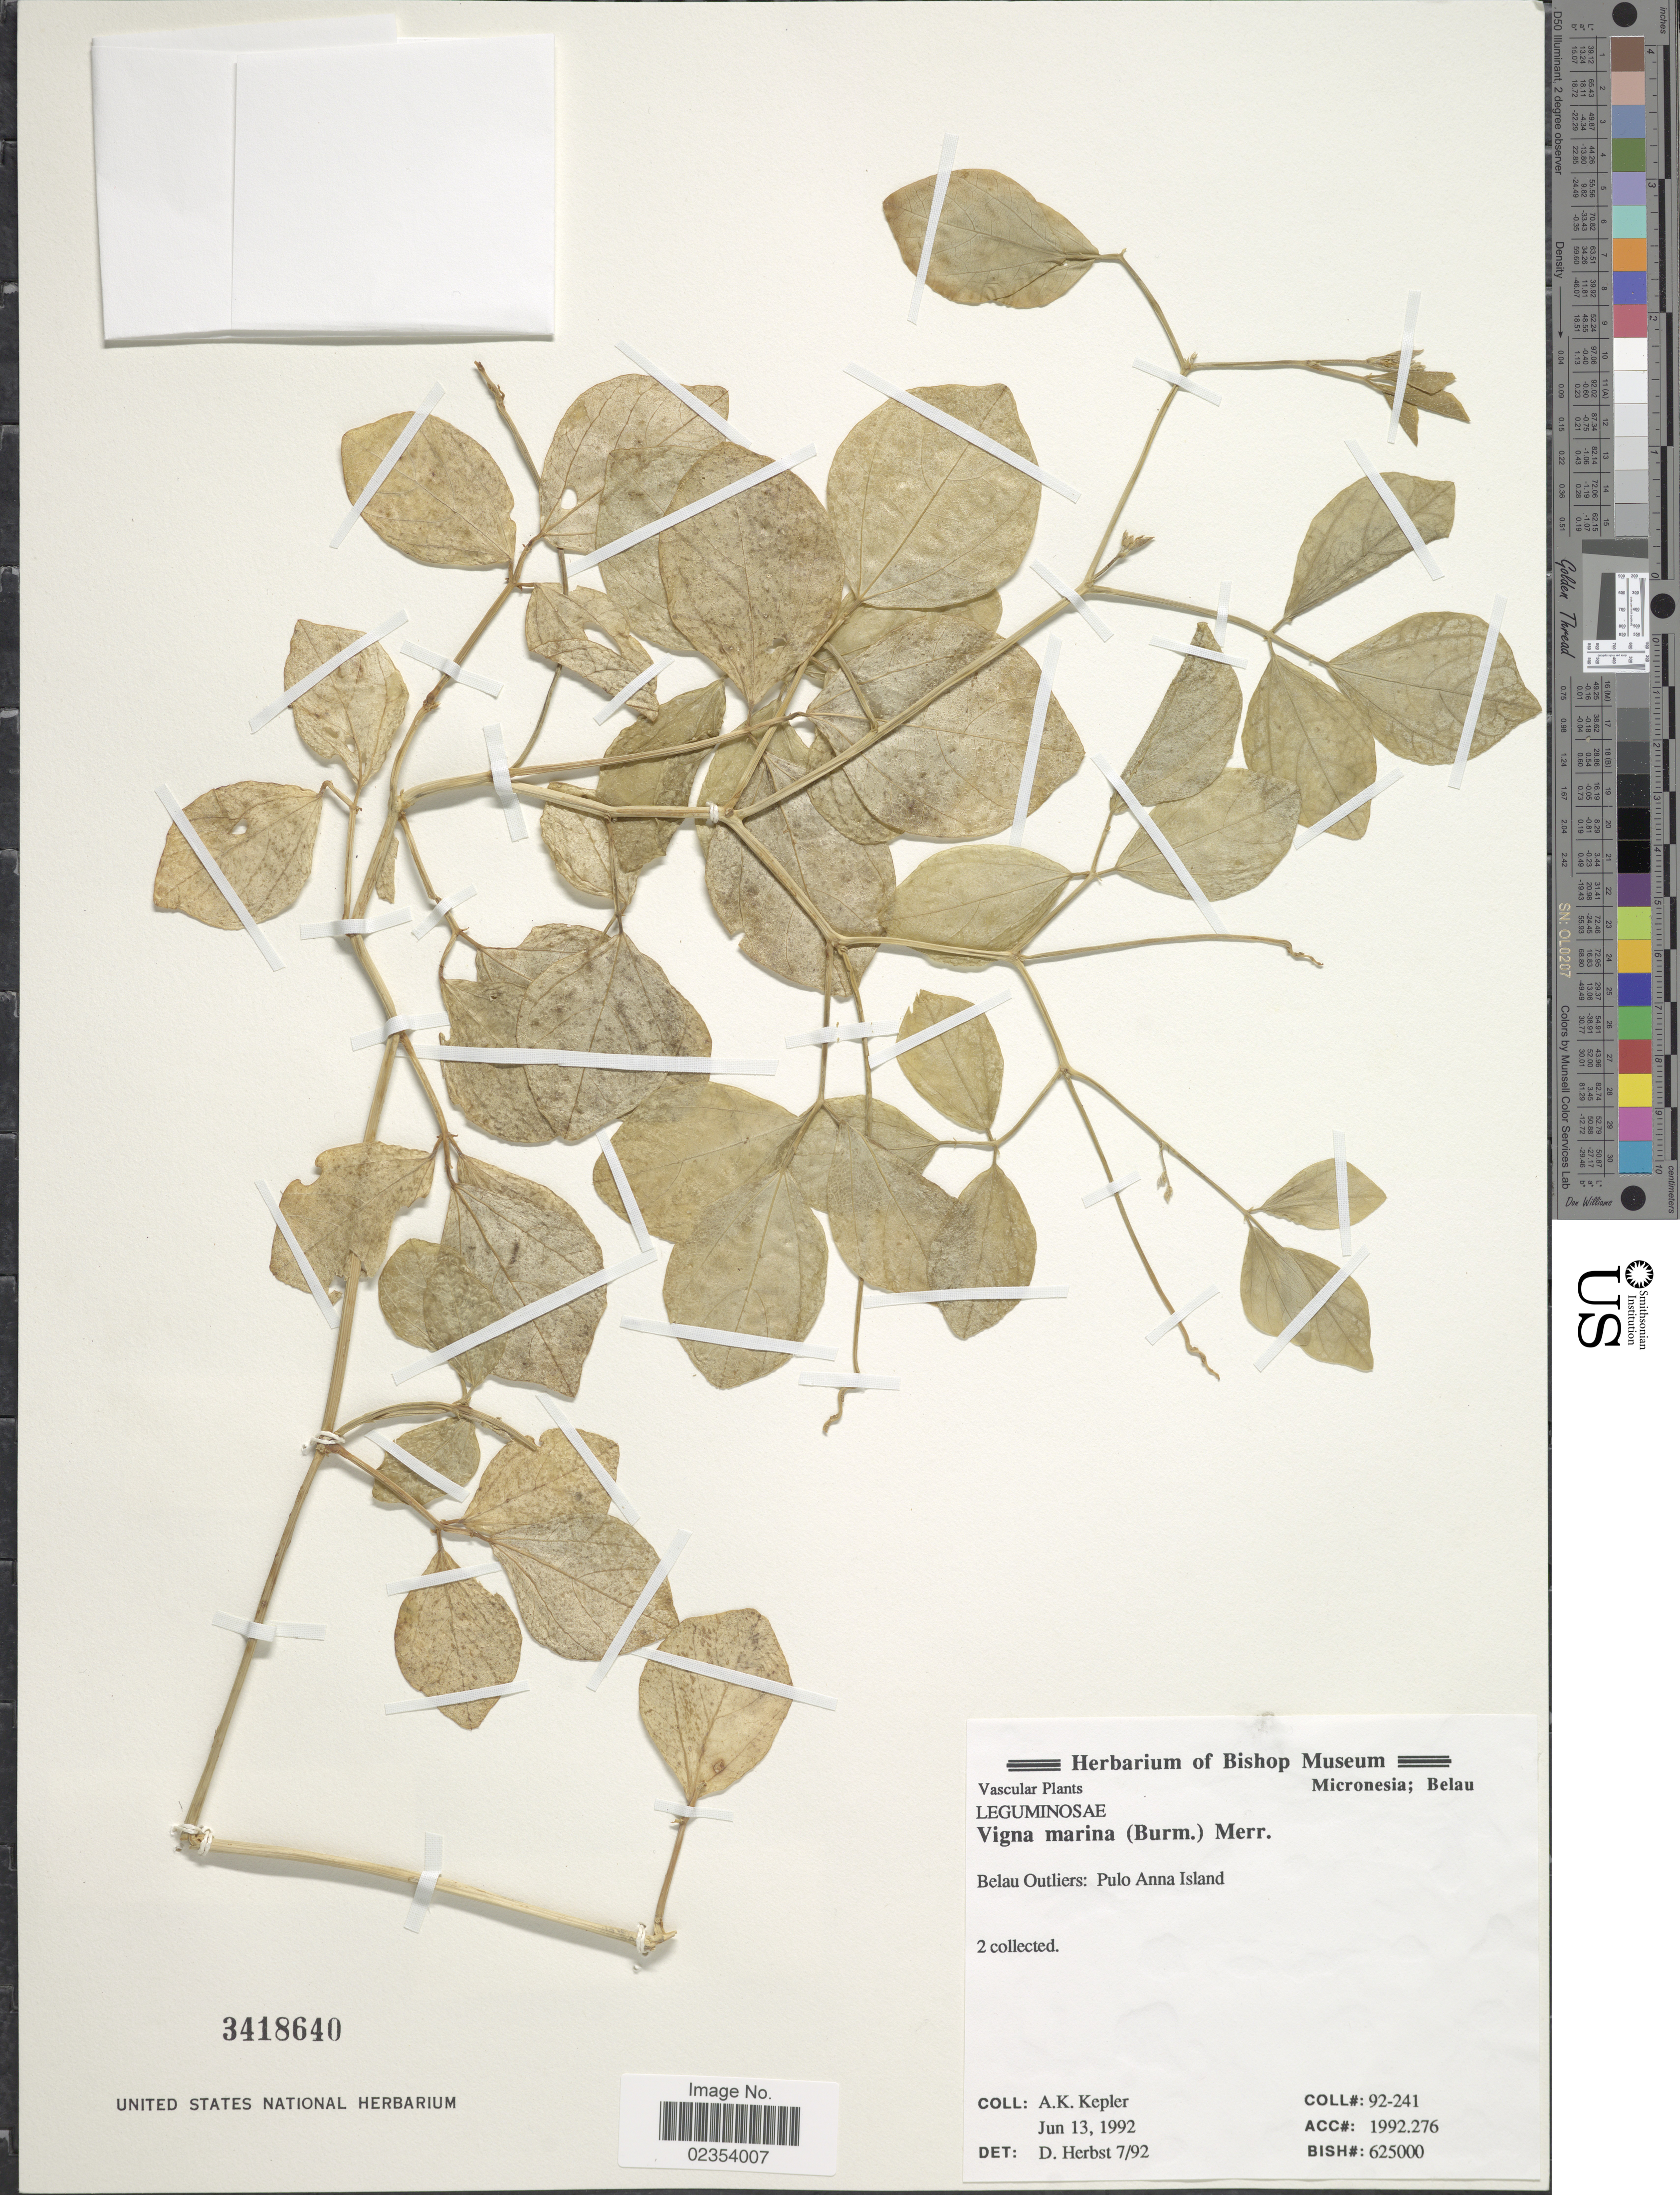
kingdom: Plantae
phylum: Tracheophyta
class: Magnoliopsida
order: Fabales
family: Fabaceae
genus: Vigna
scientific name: Vigna marina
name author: (Burm.) Merr.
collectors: A. K. Kepler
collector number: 92-241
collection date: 1992-06-13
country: Palau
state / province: Belau Outliers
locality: Belau Outliers: Pulo Anna Island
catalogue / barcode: US 3418640